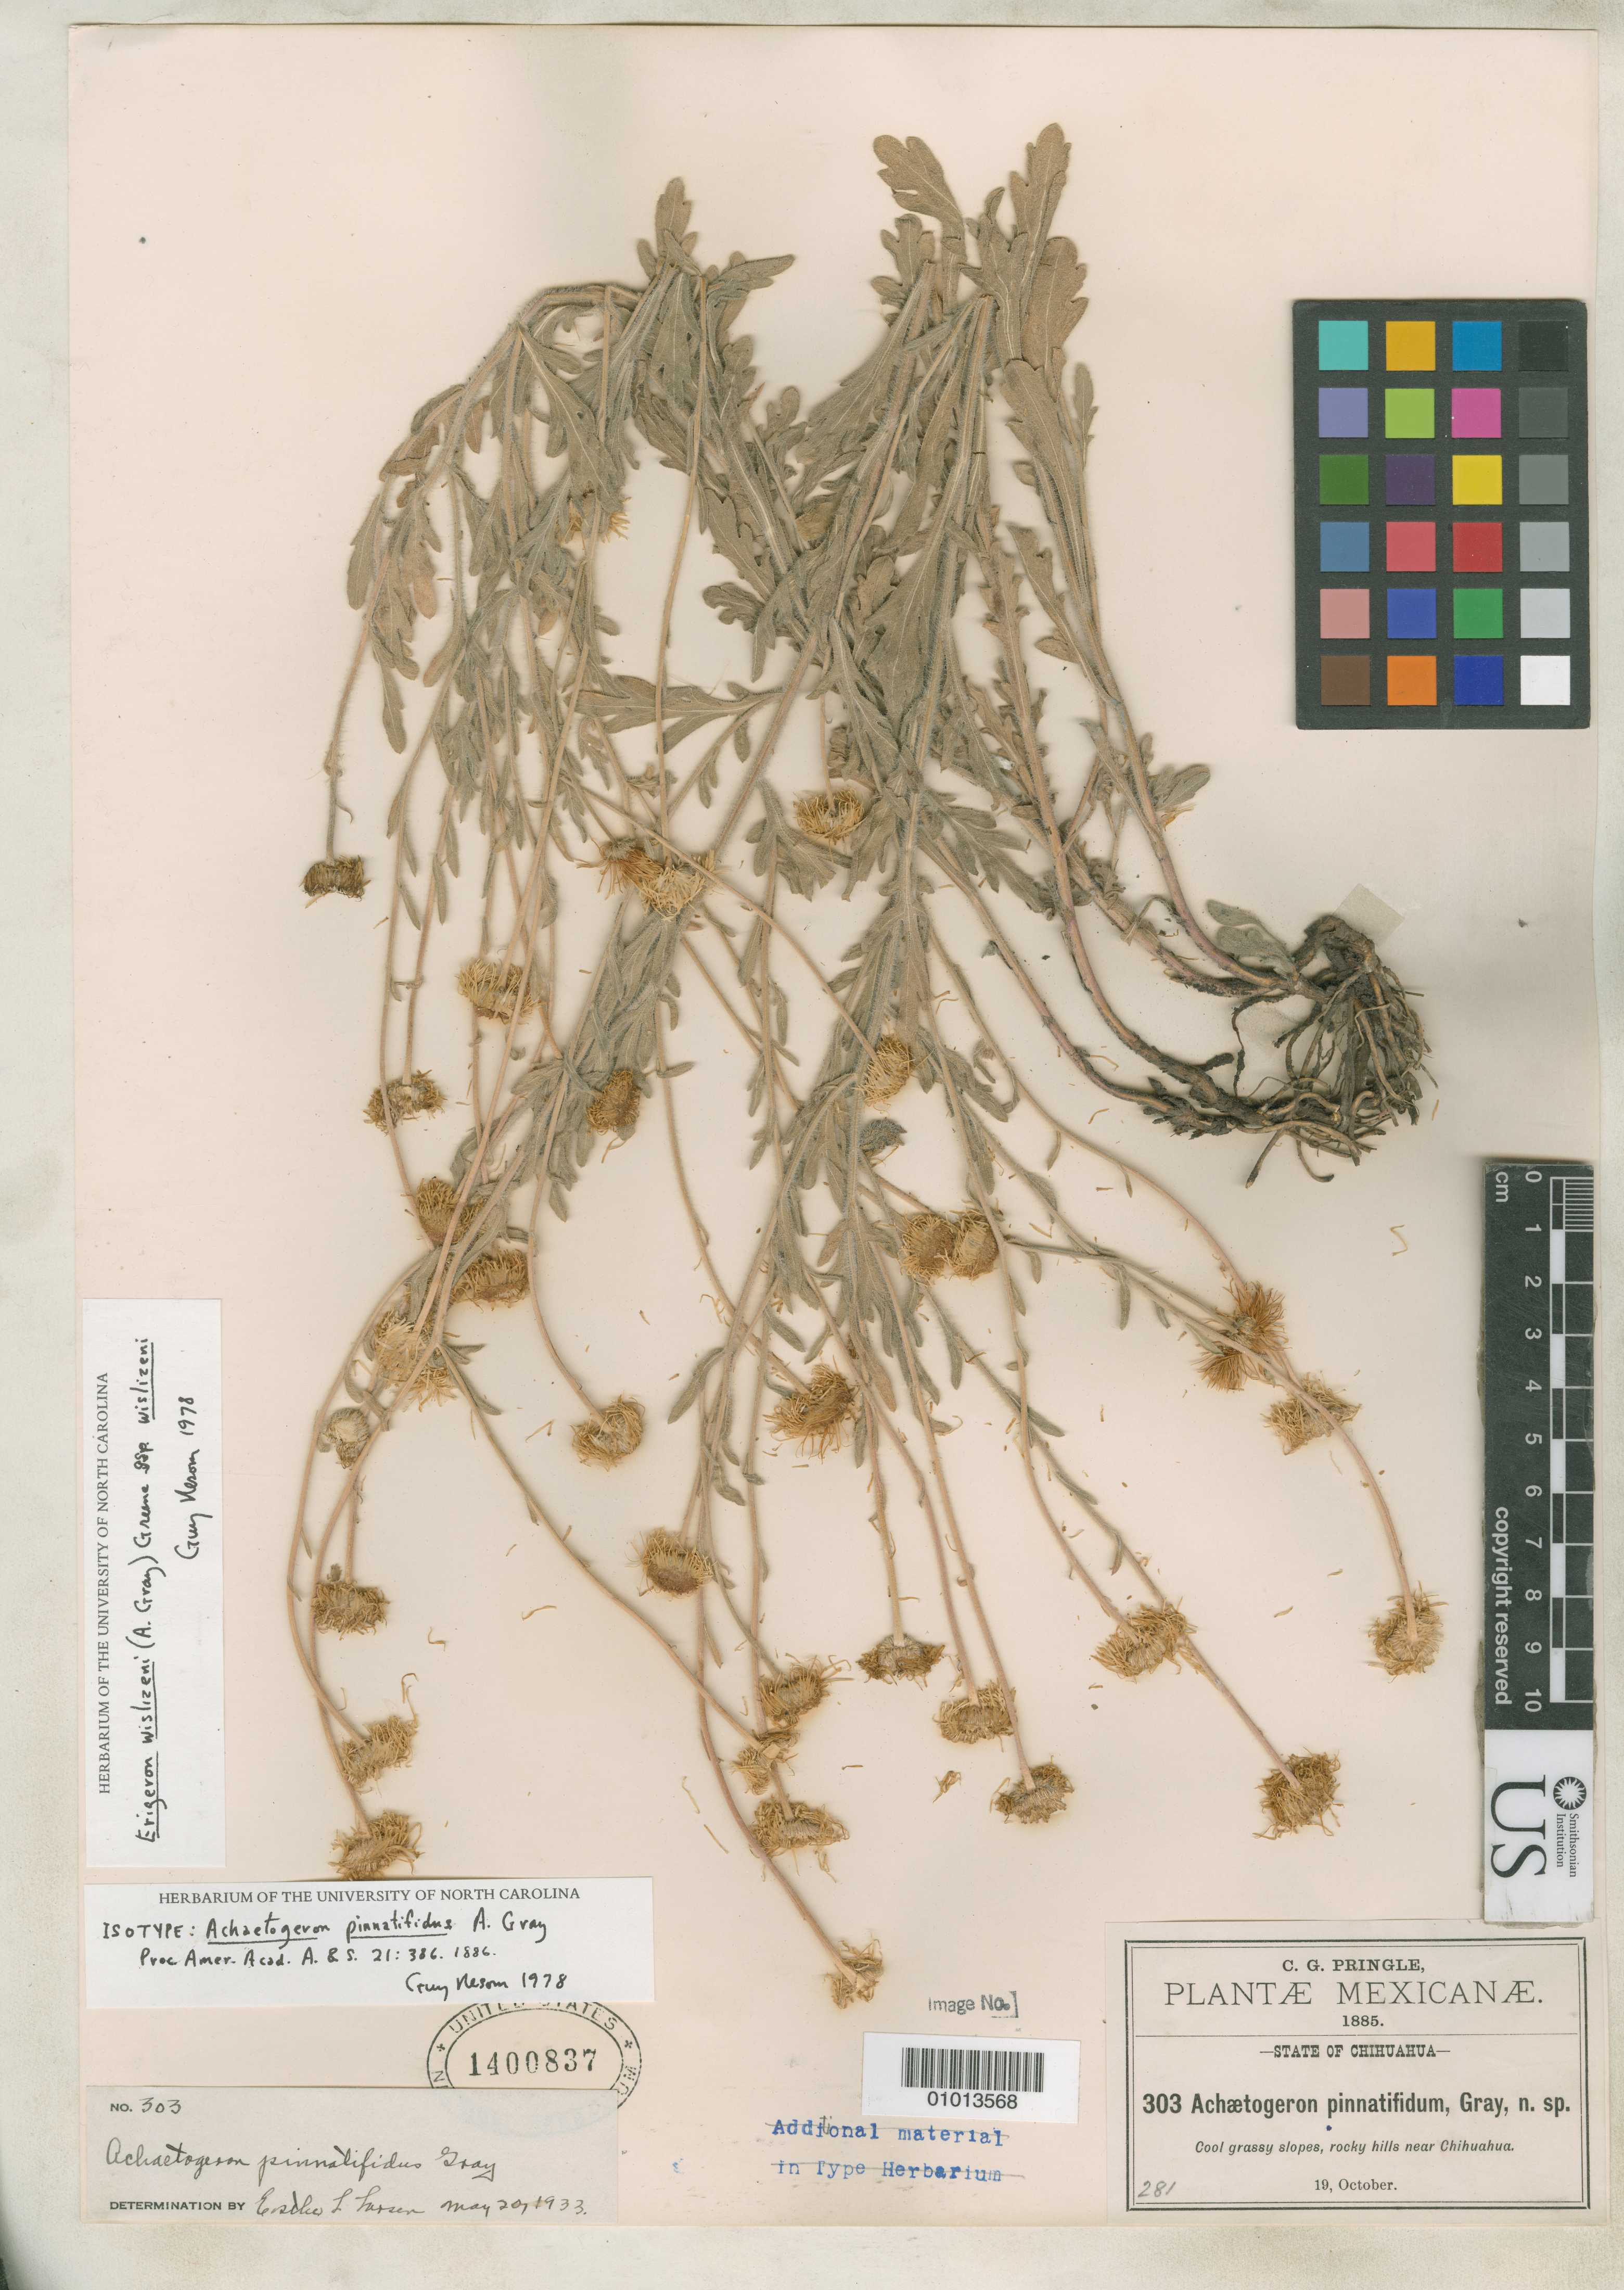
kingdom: Plantae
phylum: Tracheophyta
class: Magnoliopsida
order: Asterales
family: Asteraceae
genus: Achaetogeron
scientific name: Achaetogeron pinnatifidus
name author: A. Gray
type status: Isotype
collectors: C. G. Pringle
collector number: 303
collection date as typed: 19 Oct 1885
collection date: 1885-10-19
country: Mexico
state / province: Chihuahua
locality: Cool grassy slopes, rocky hills near Chihuahua.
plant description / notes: Specimen ex John Donnell Smith herbarium. Protologue cites collection as "Pringle 103", apparently in error.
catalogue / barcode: US 1400837